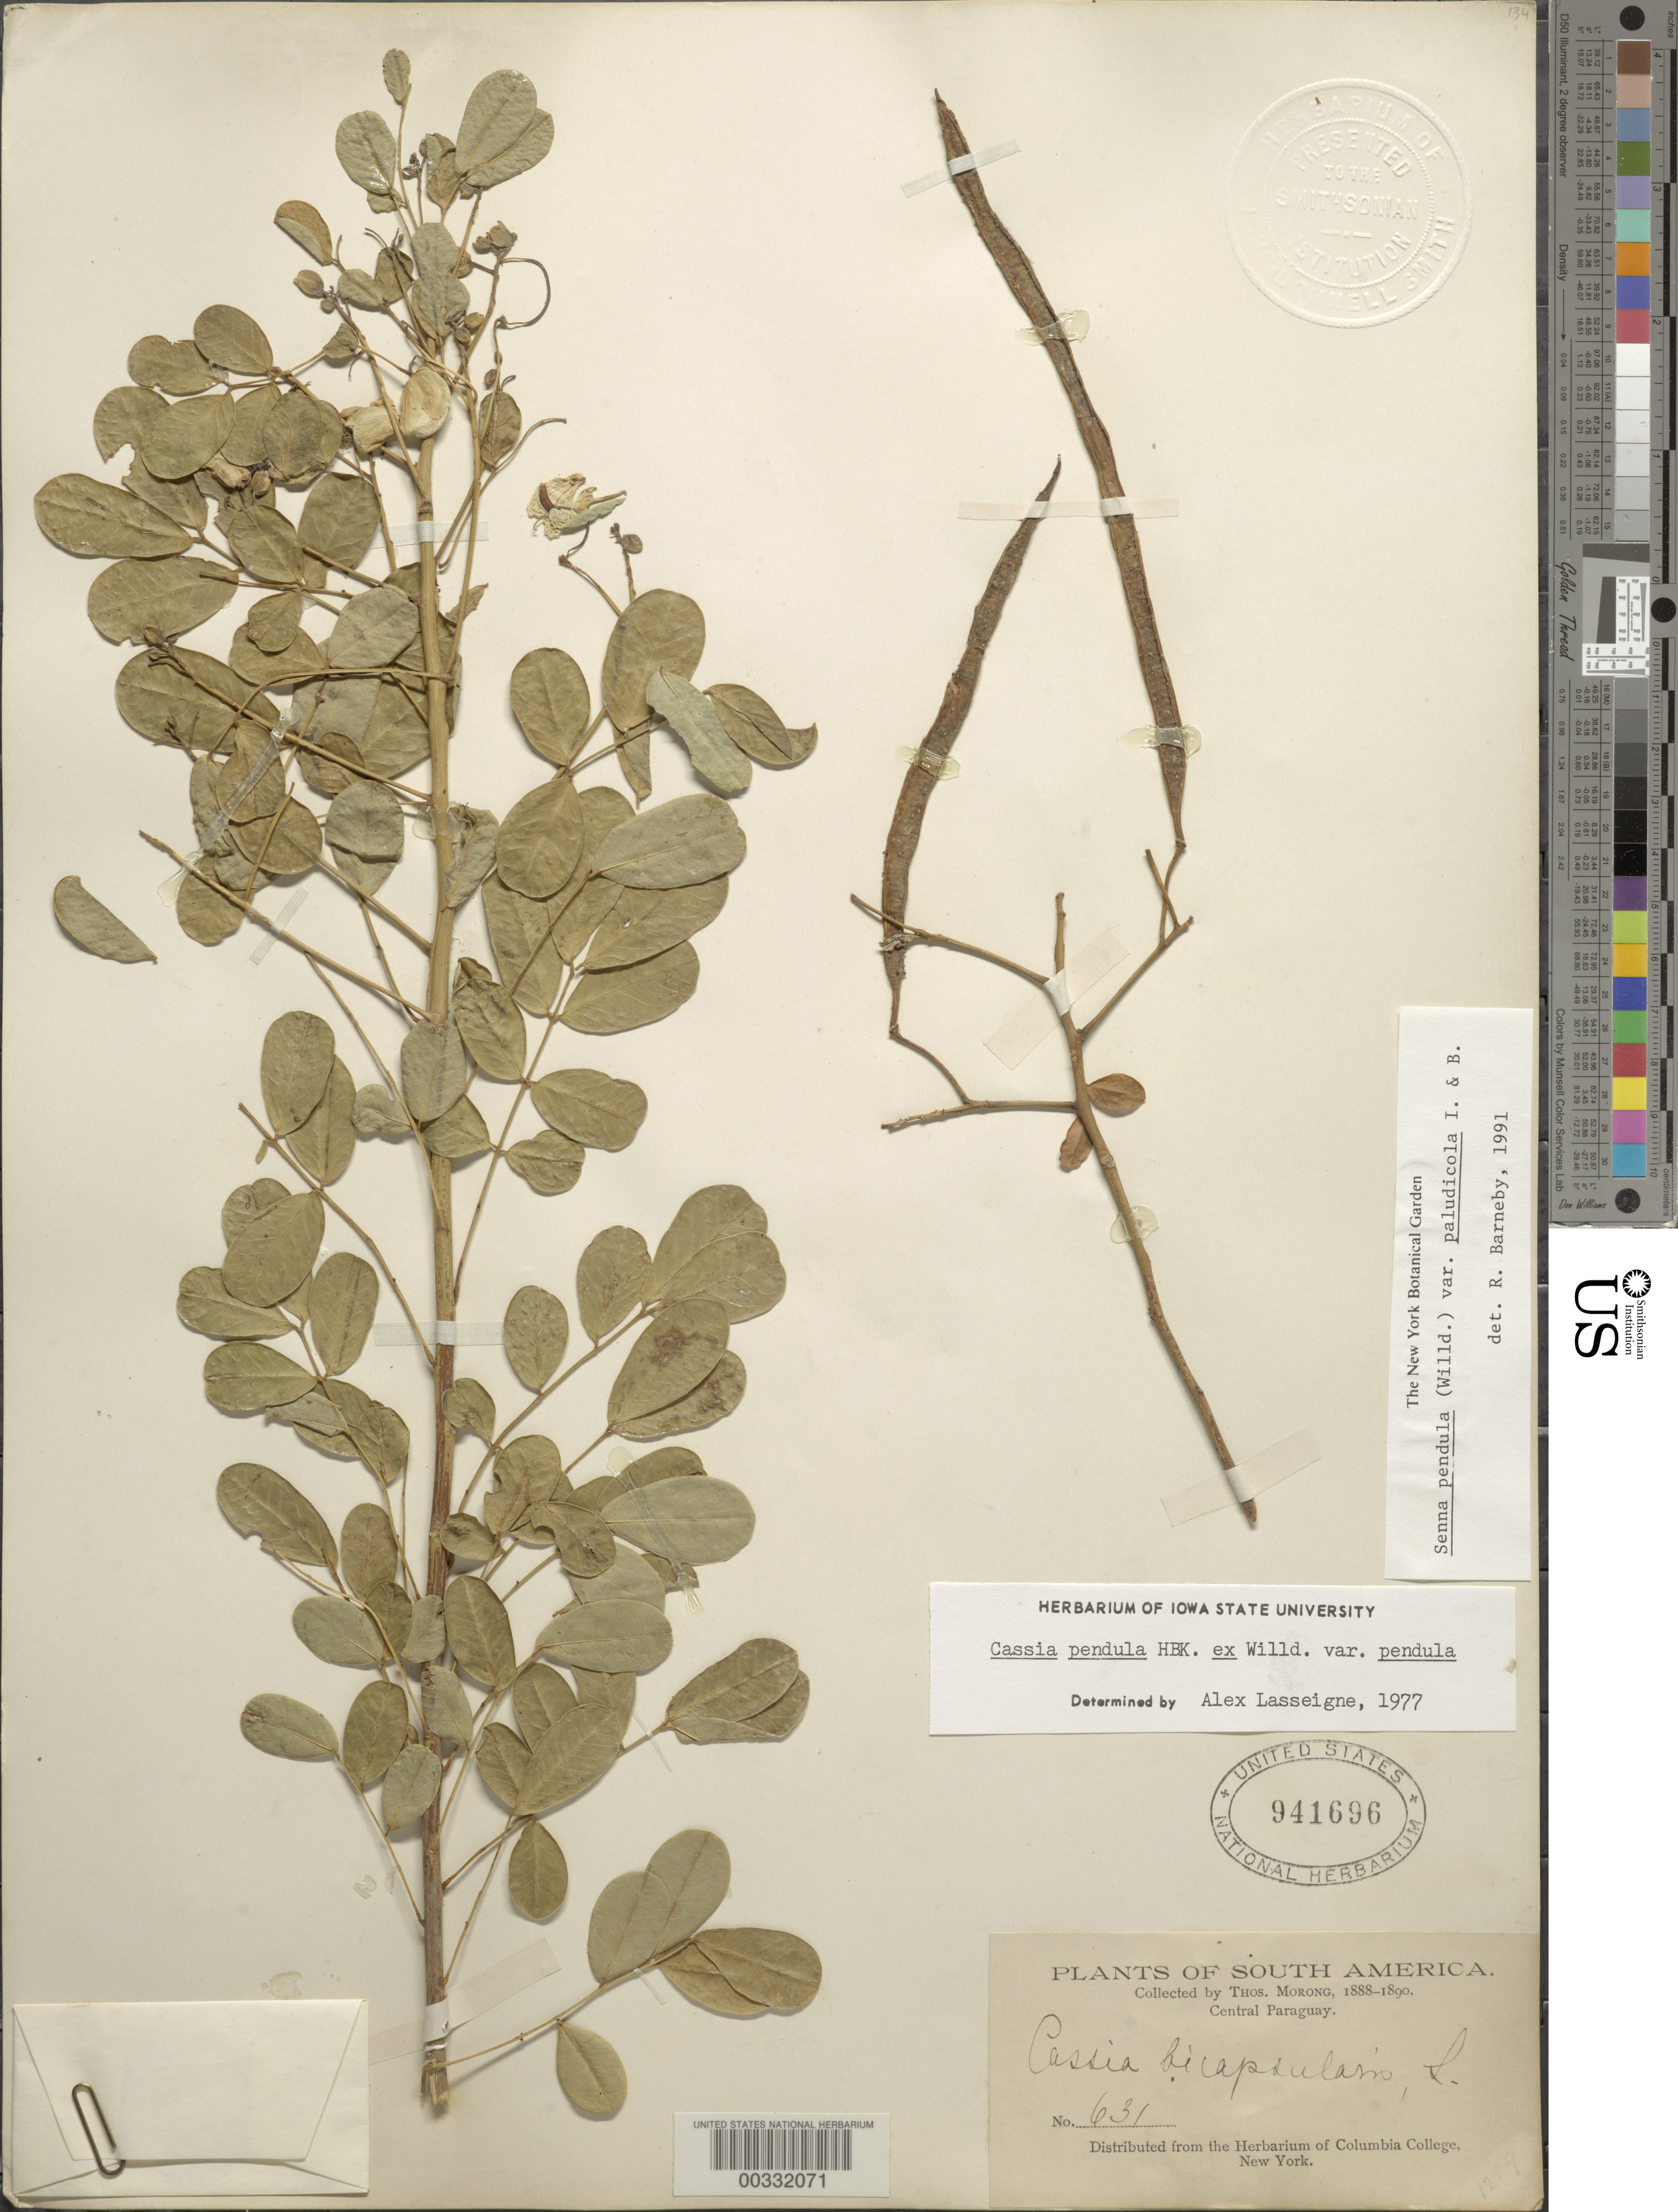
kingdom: Plantae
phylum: Tracheophyta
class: Magnoliopsida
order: Fabales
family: Fabaceae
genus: Senna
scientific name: Senna pendula var. paludicola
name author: H.S. Irwin & Barneby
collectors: T. Morong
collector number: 631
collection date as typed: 1888 to -- -- 1890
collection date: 1888/1890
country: Paraguay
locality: Central paraguay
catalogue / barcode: US 941696